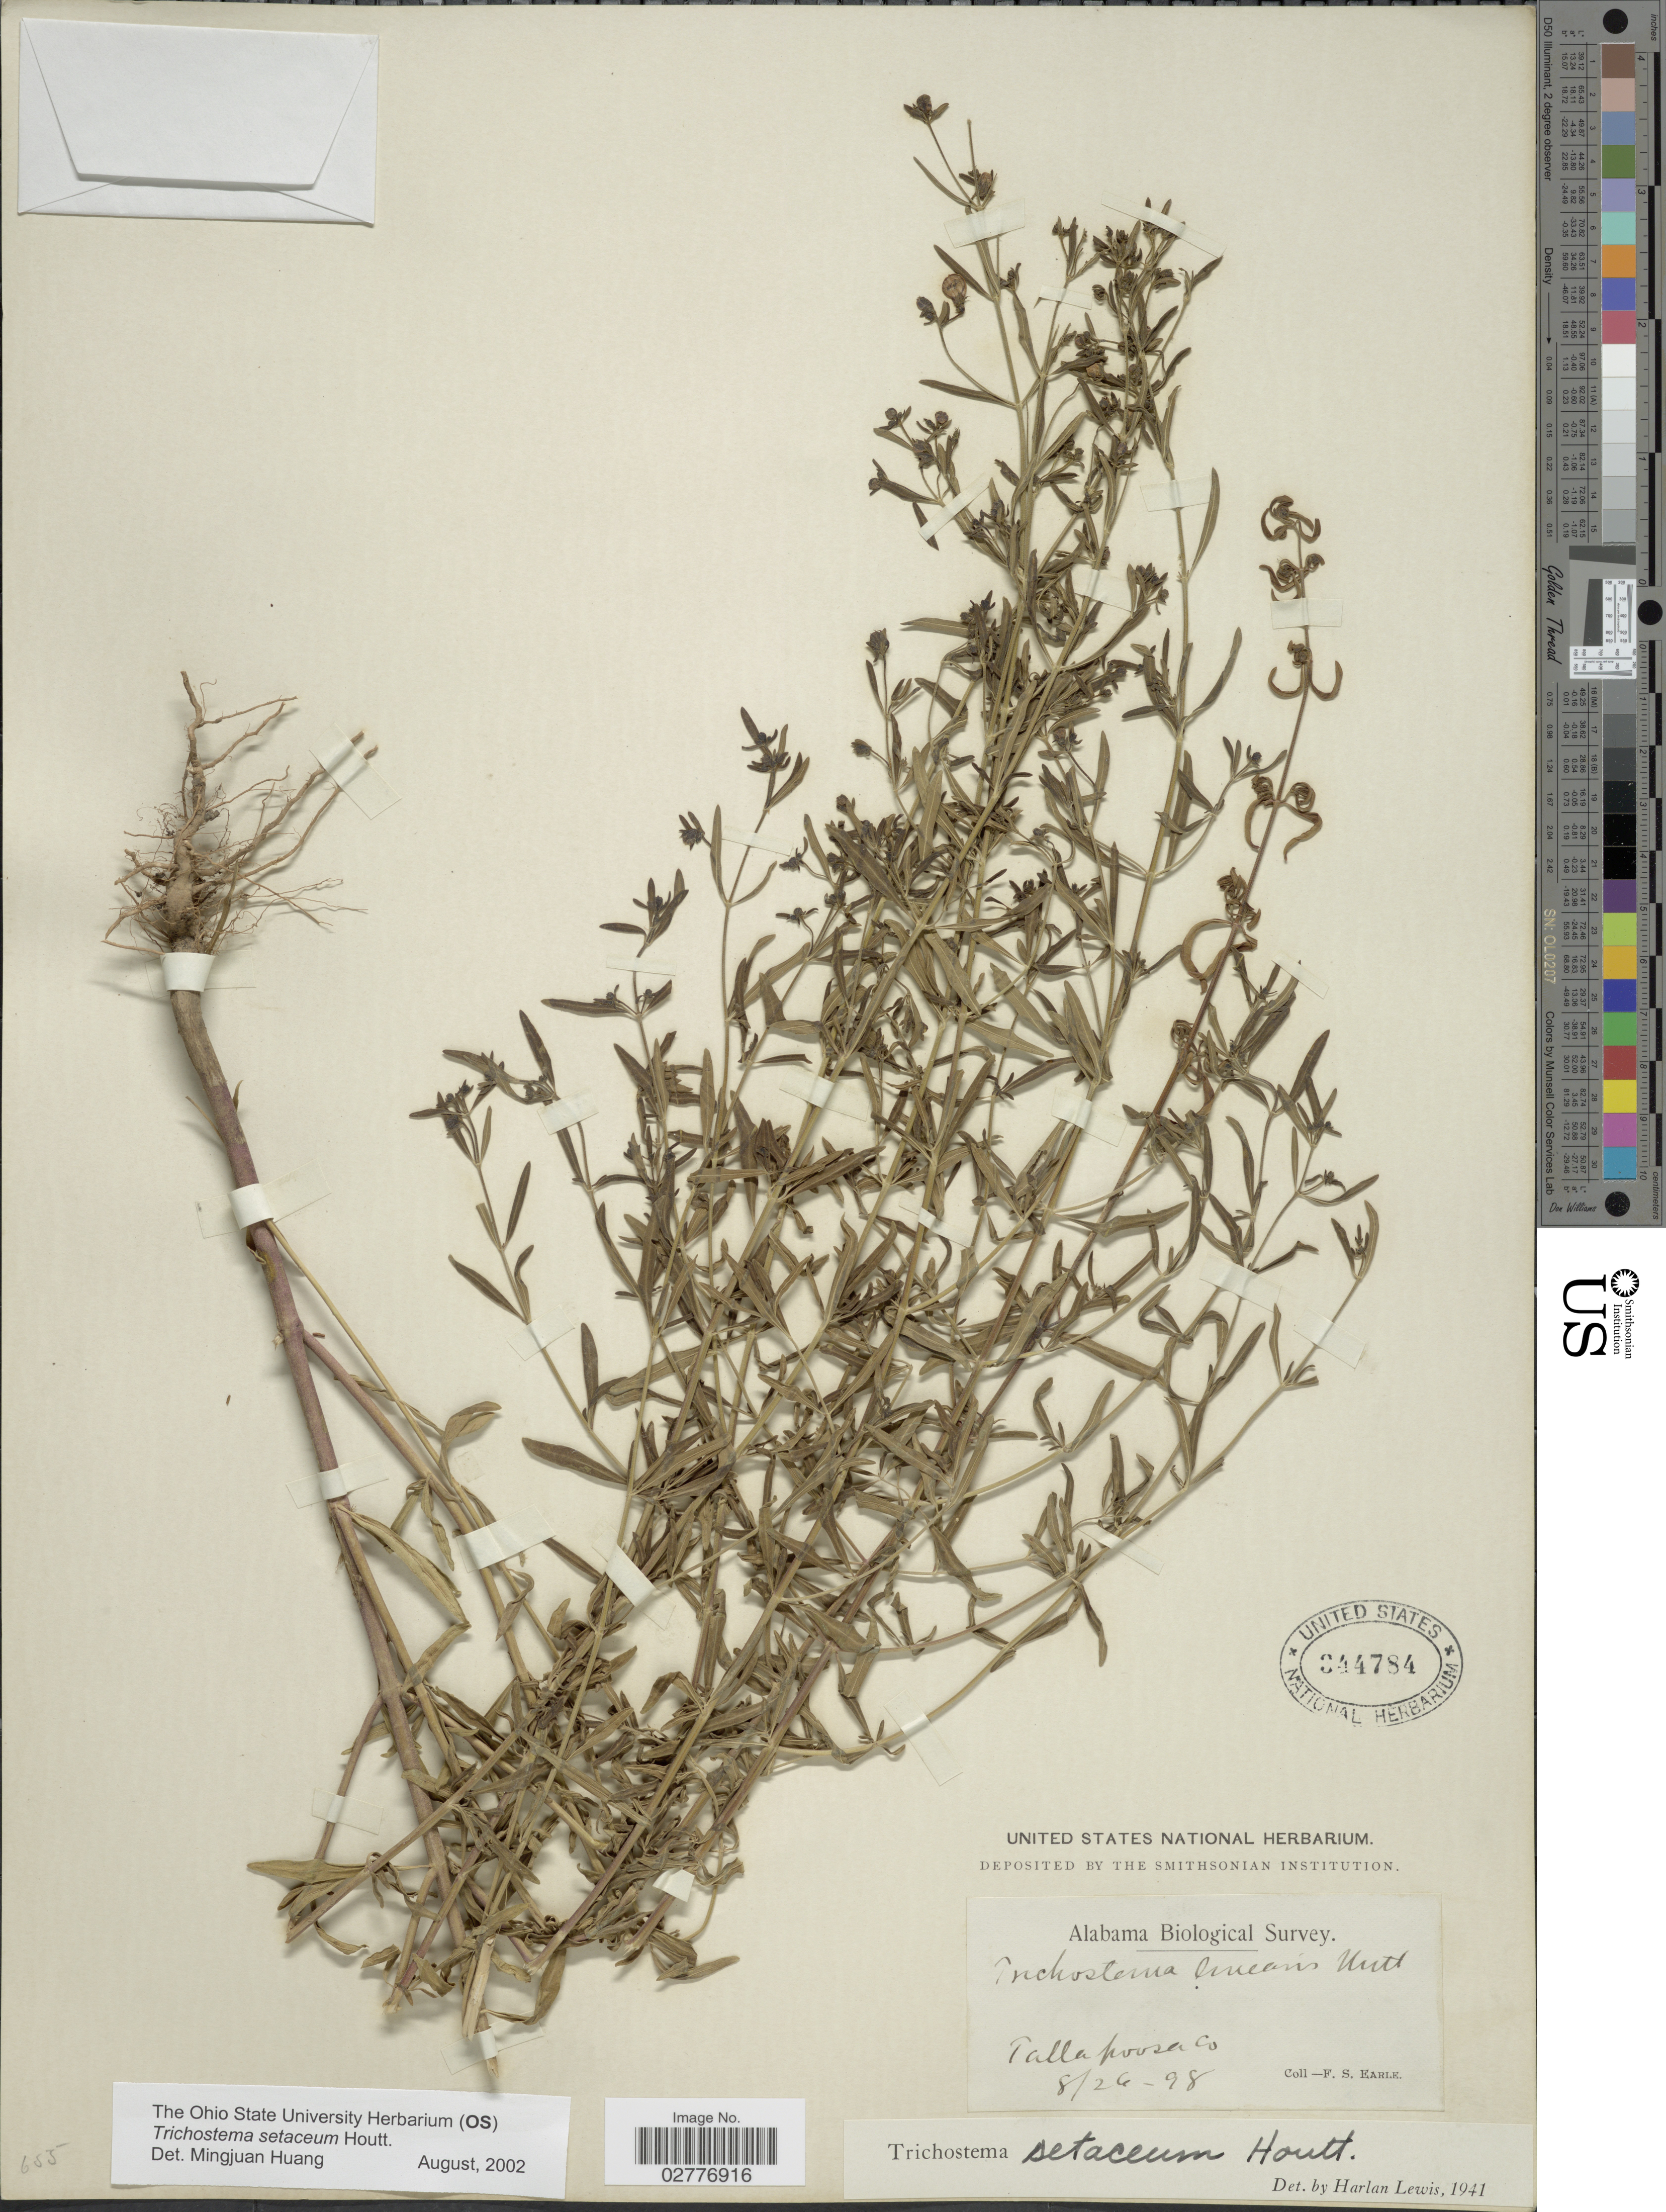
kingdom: Plantae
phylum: Tracheophyta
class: Magnoliopsida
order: Lamiales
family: Lamiaceae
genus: Trichostema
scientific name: Trichostema setaceum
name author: Houtt.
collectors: F. S. Earle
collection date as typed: Transcribed d/m/y: 24/8/98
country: United States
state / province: Alabama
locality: Tallapoosa Co.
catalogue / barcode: US 344784